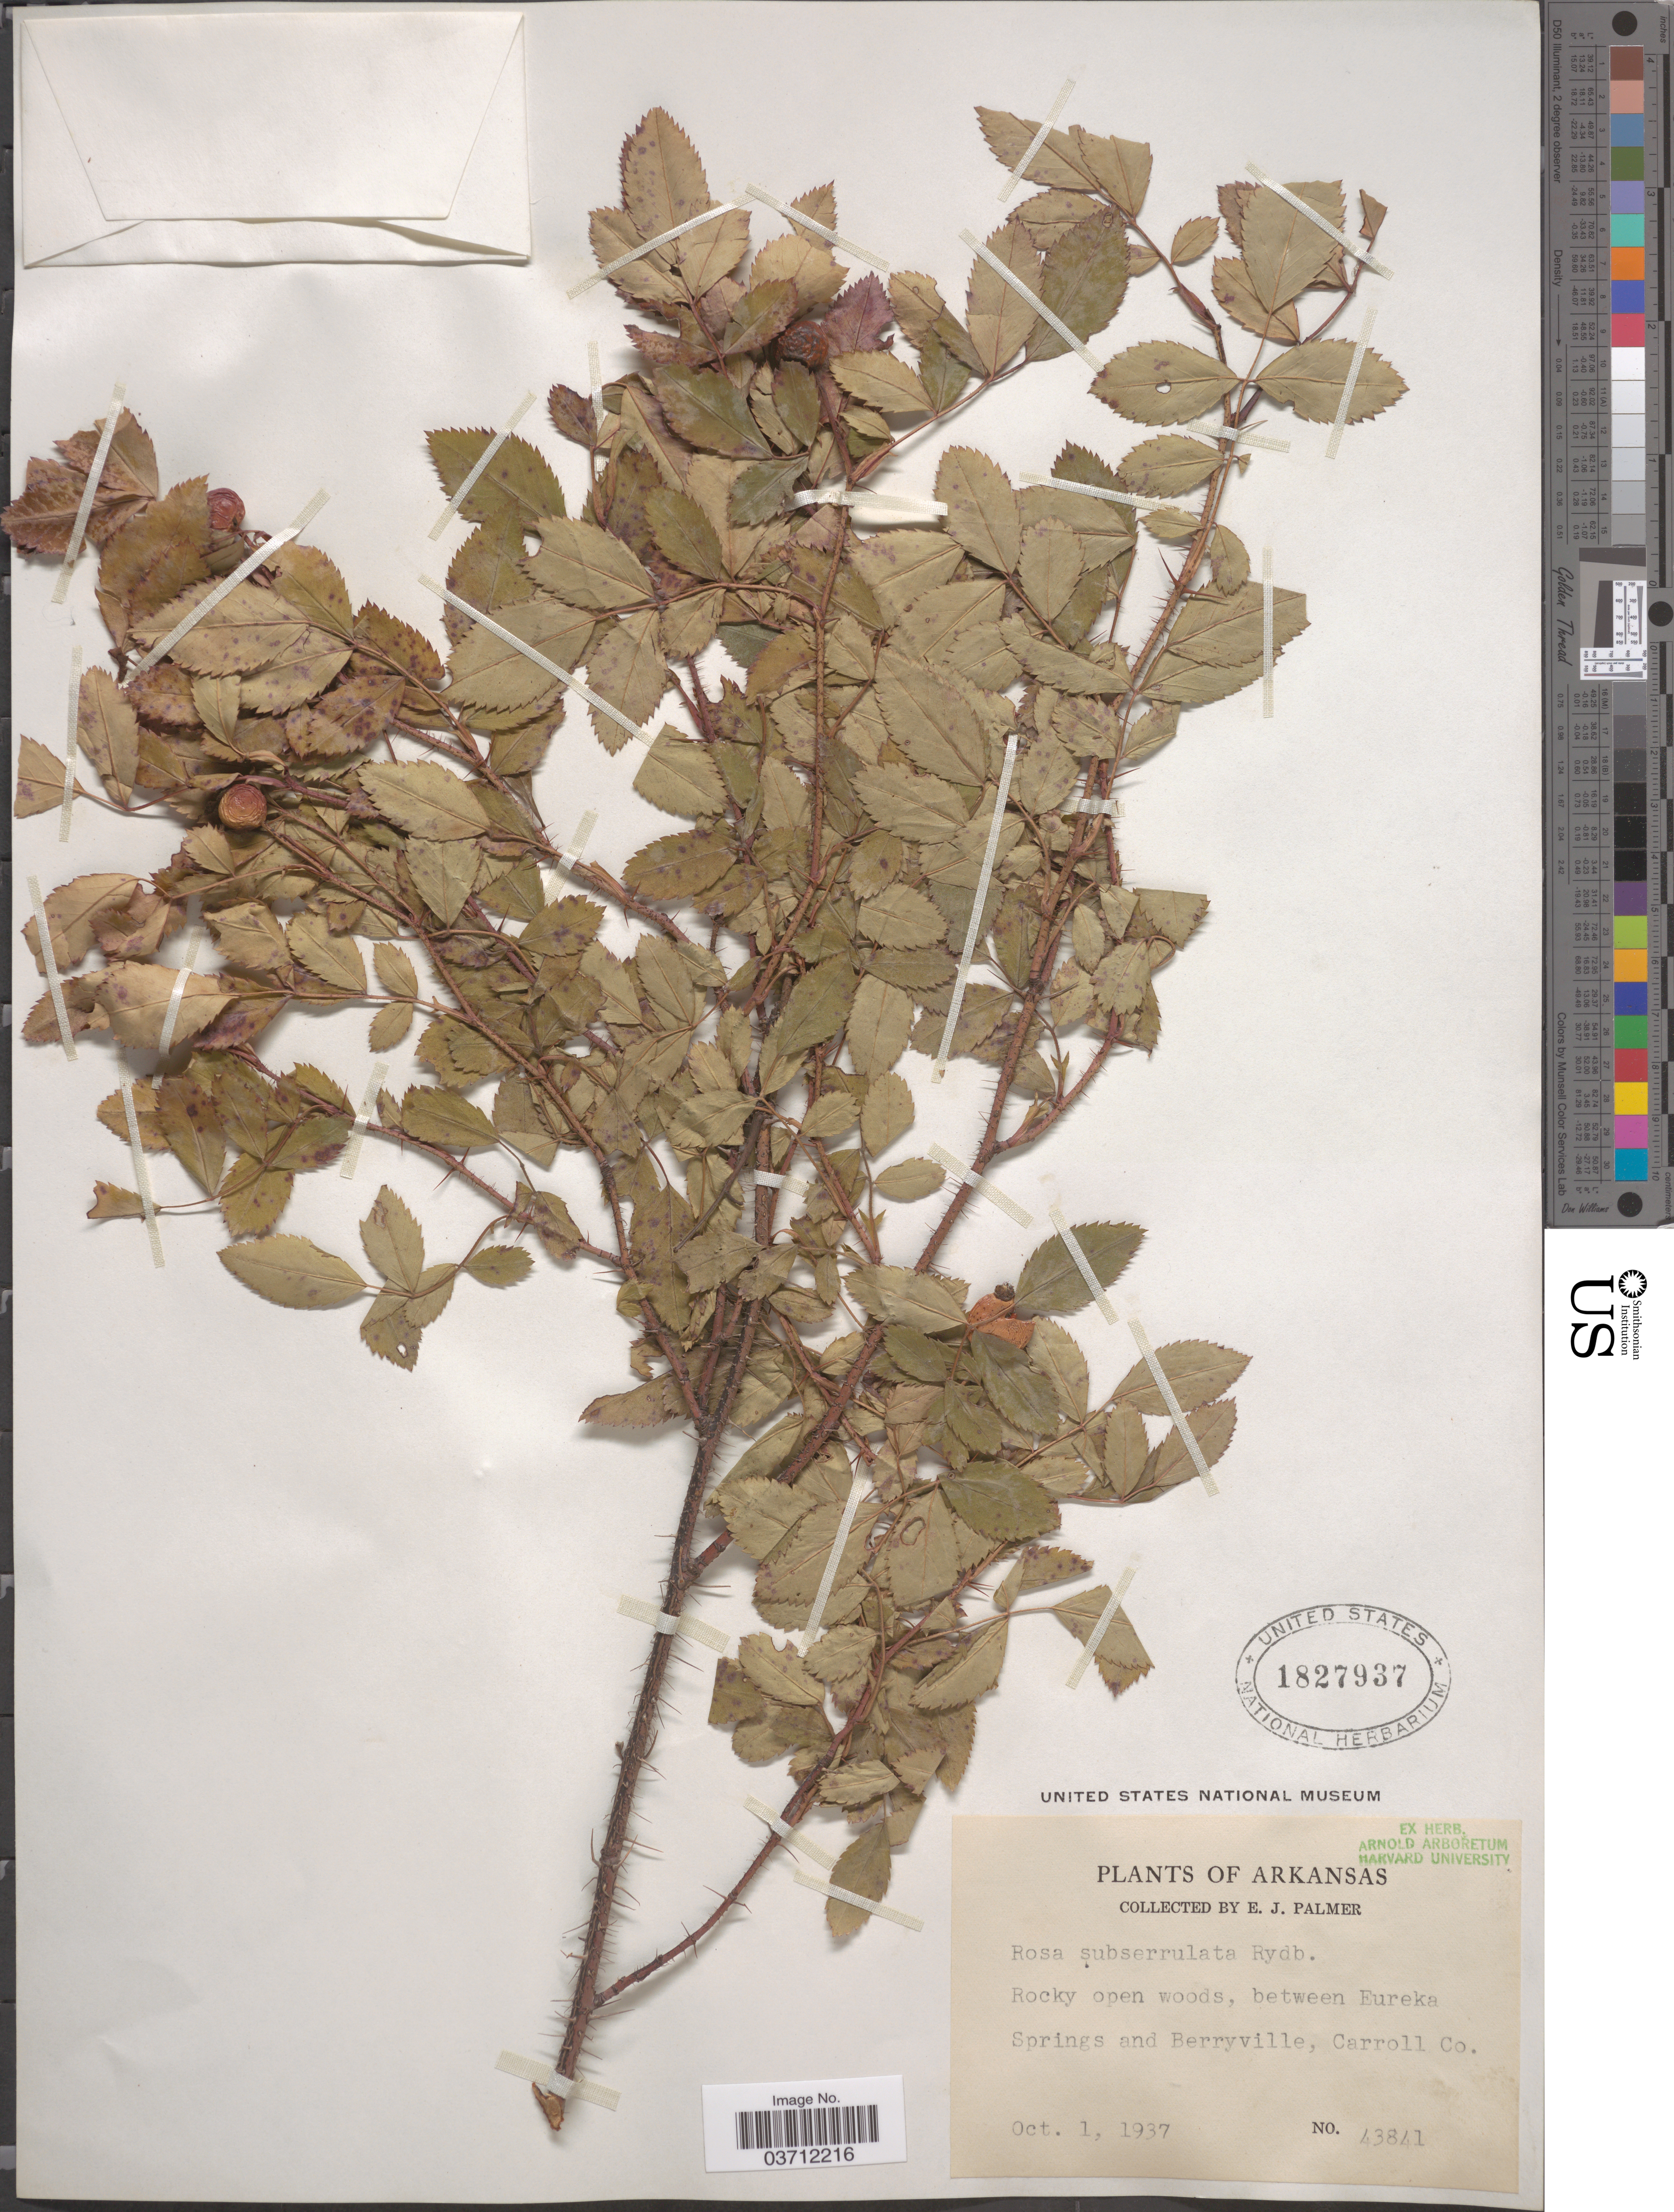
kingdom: Plantae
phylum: Tracheophyta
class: Magnoliopsida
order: Rosales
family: Rosaceae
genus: Rosa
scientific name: Rosa subserrulata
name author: Rydb.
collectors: E. J. Palmer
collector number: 43841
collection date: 1937-10-01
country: United States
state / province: Arkansas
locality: Rocky open woods, between Eureka Springs and Berryville, Carroll Co.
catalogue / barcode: US 1827937